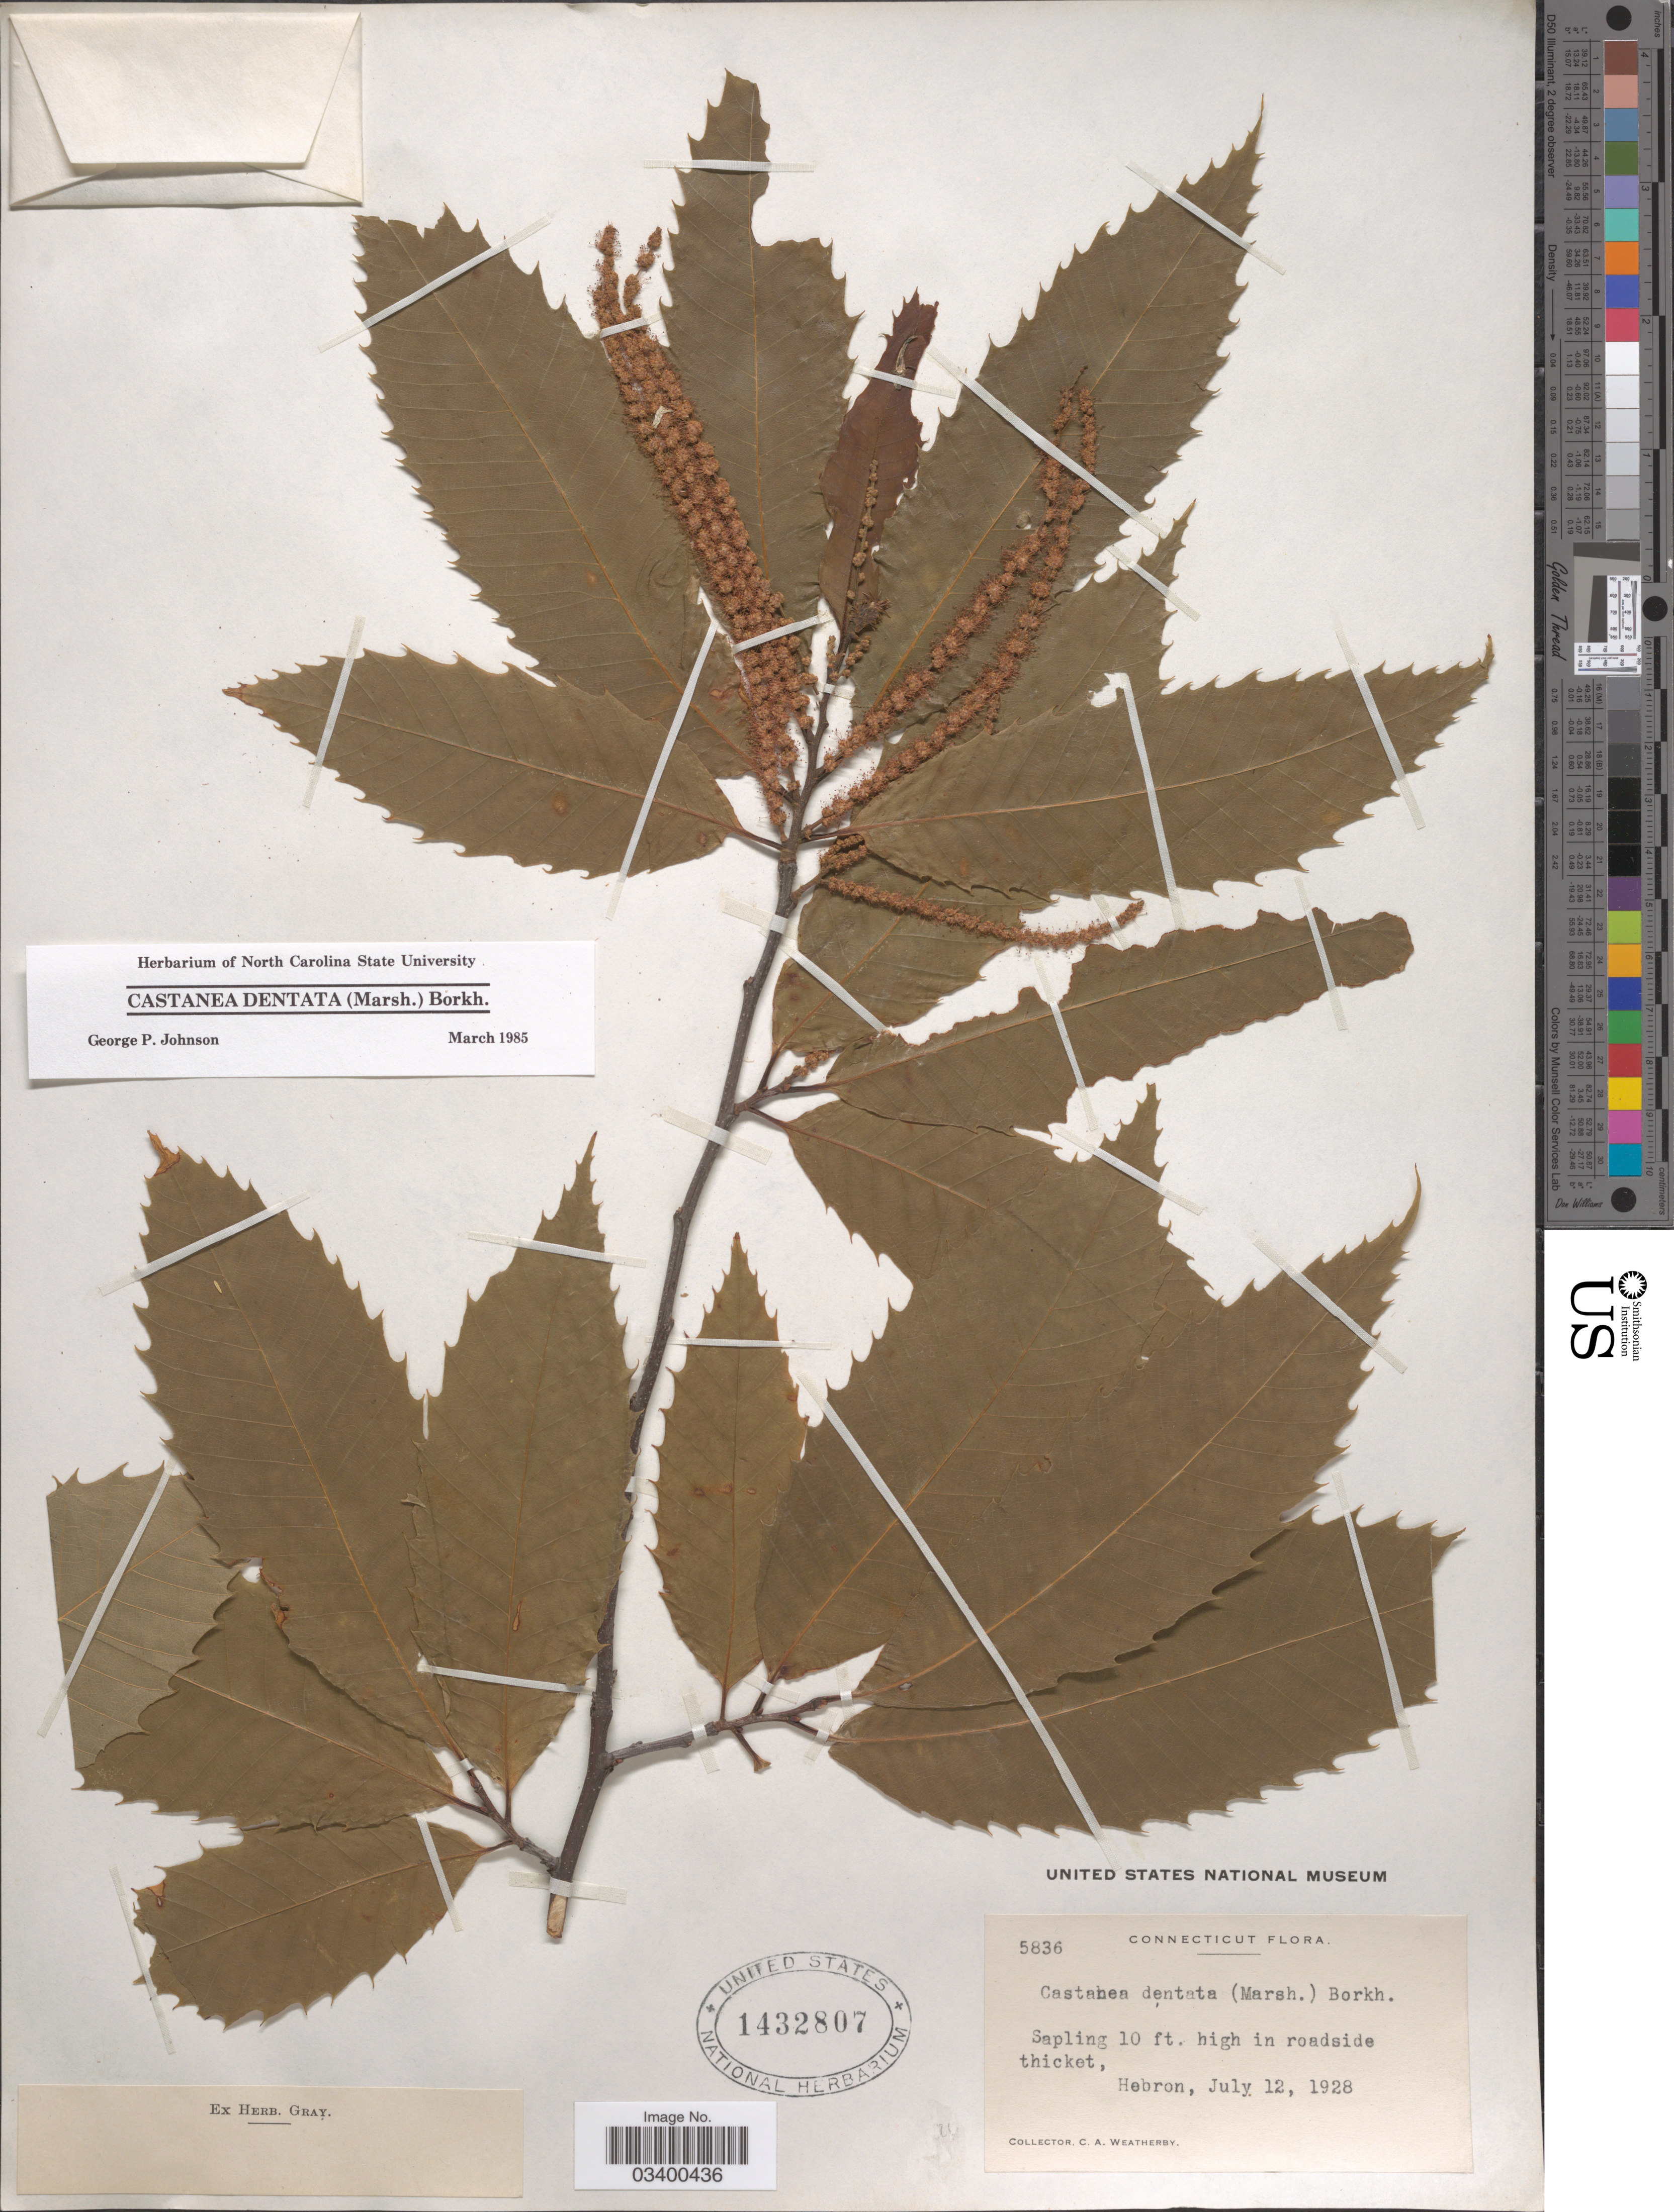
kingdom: Plantae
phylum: Tracheophyta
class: Magnoliopsida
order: Fagales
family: Fagaceae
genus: Castanea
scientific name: Castanea dentata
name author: (Marshall) Borkh.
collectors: C. A. Weatherby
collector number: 5836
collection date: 1928-07-12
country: United States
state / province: Connecticut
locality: Hebron.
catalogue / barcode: US 1432807